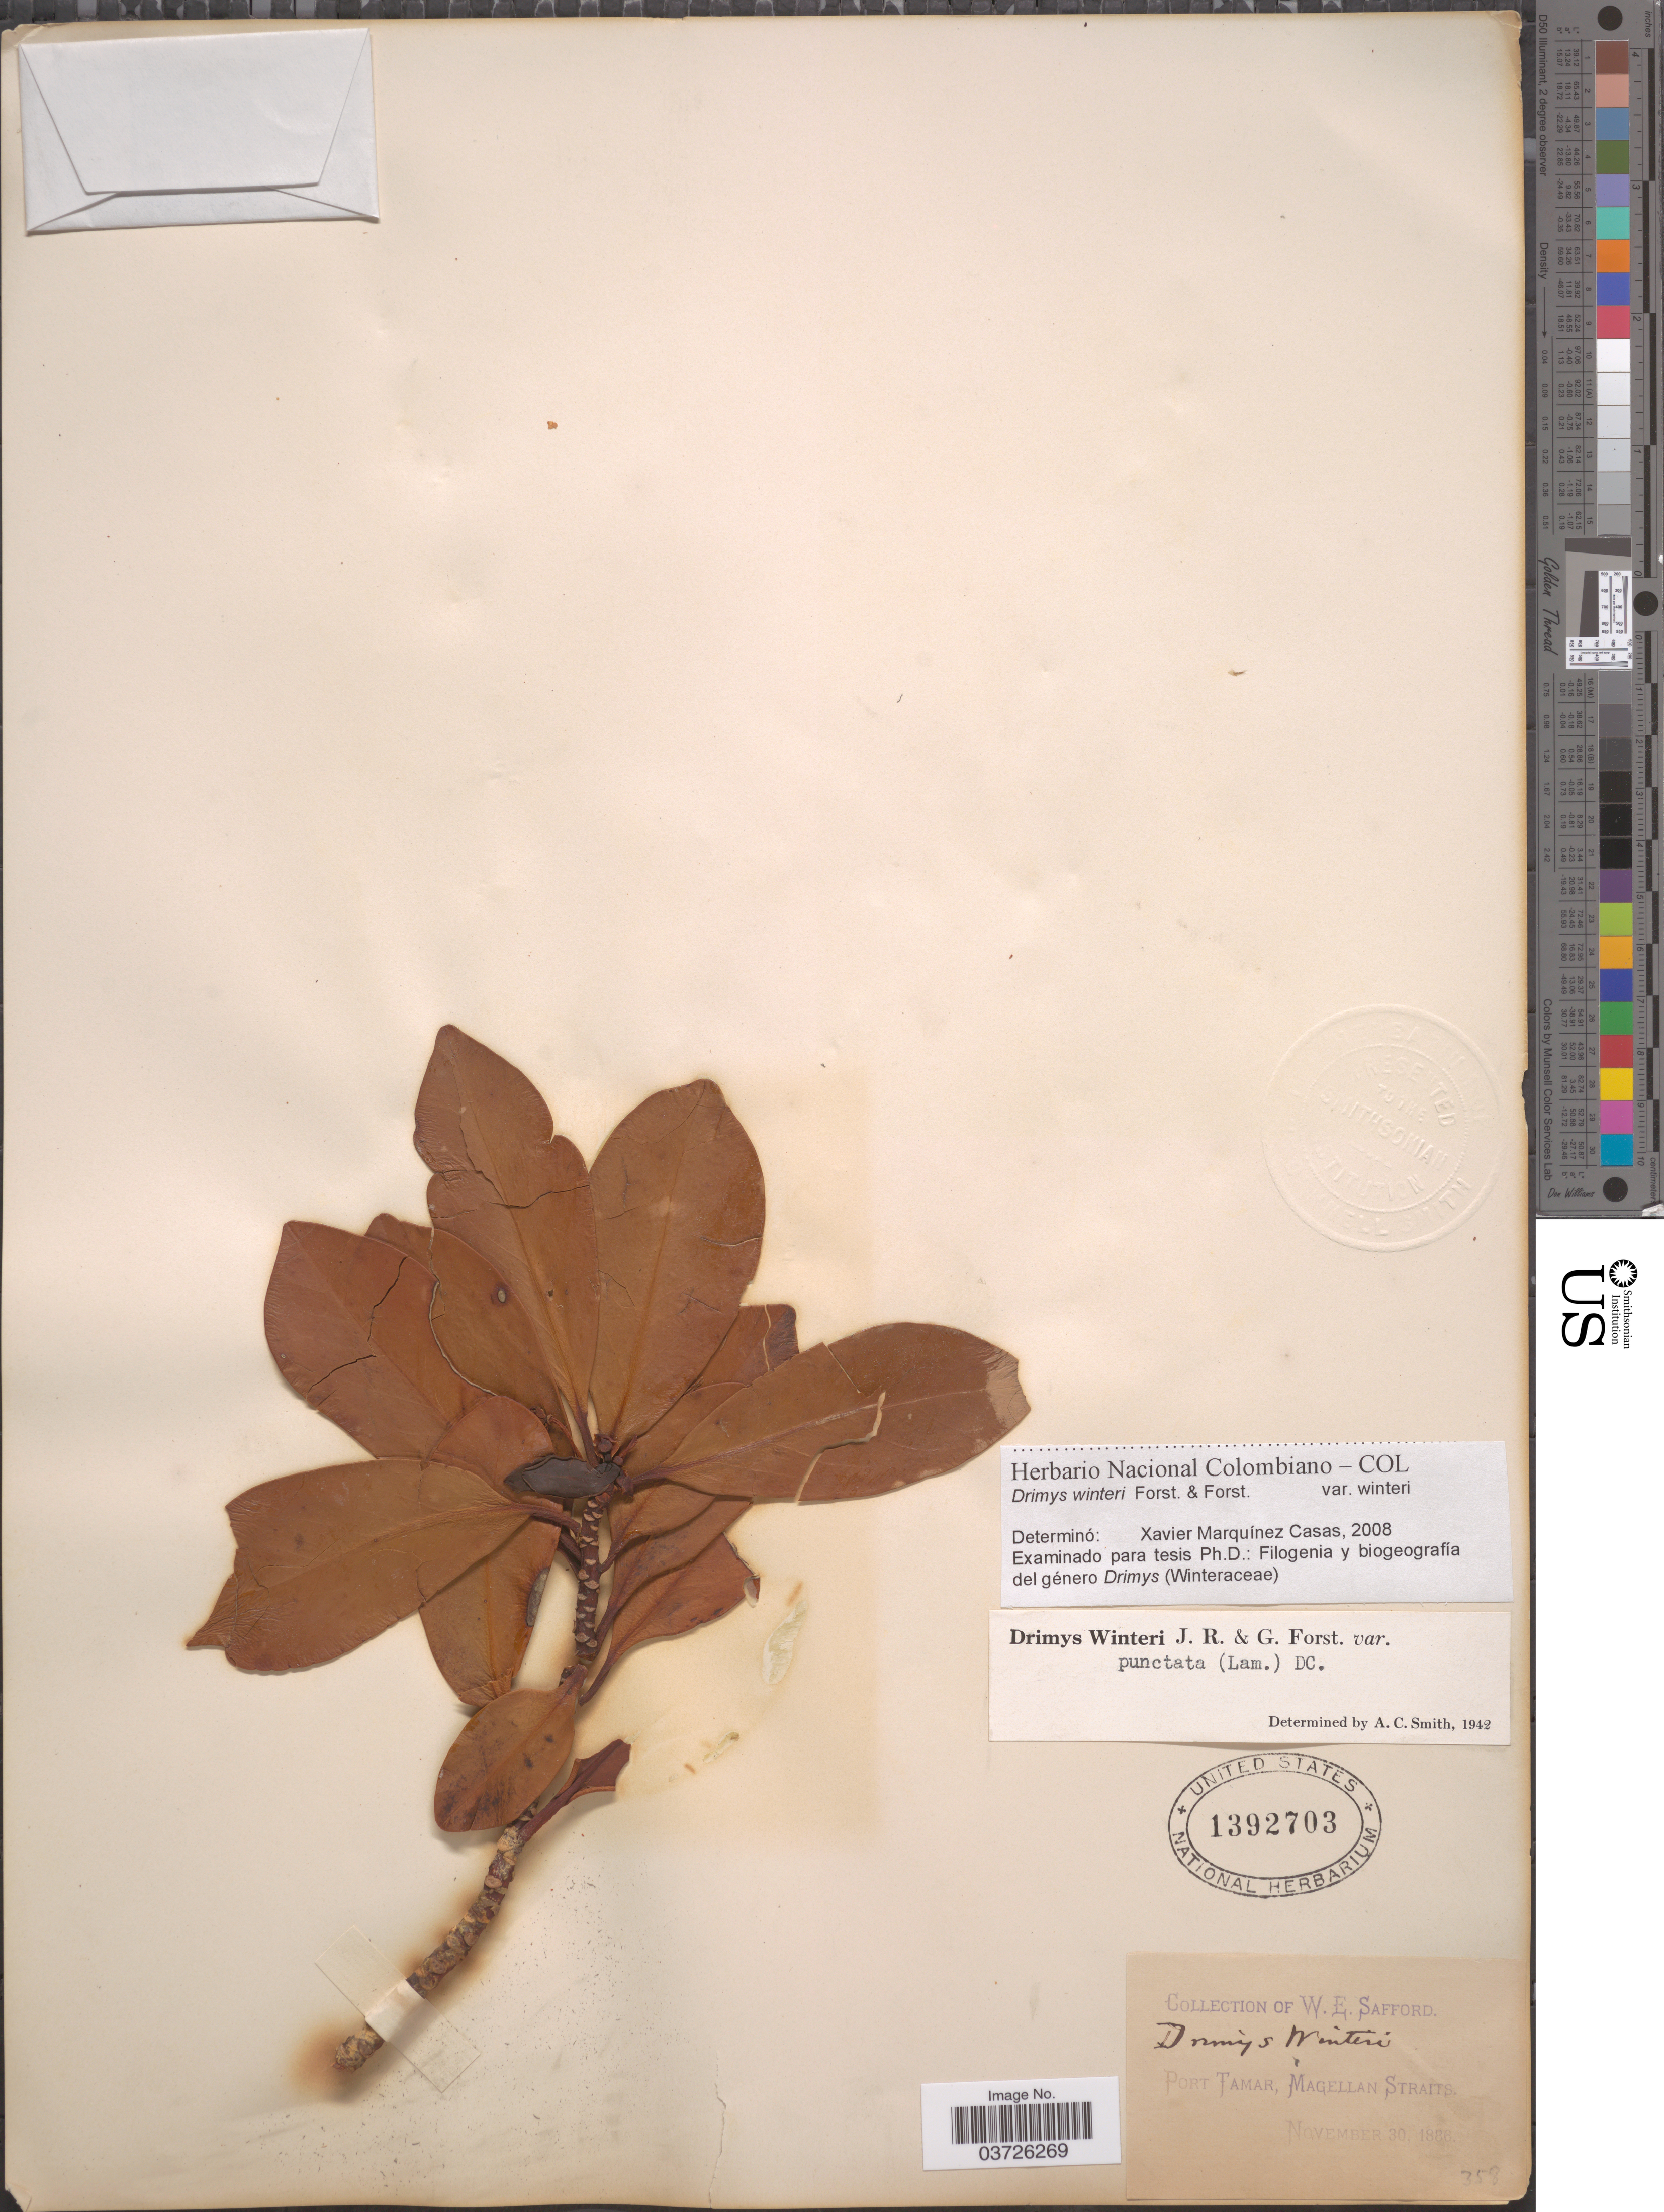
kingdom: Plantae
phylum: Tracheophyta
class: Magnoliopsida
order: Canellales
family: Winteraceae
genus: Drimys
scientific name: Drimys winteri var. winteri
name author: J.R. Forst. & G. Forst.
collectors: W. E. Safford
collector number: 358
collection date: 1886-11-30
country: Chile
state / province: Magallanes y de la Antártica Chilena (XII)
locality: Port Tamar, Magellan Straits.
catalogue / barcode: US 1392703